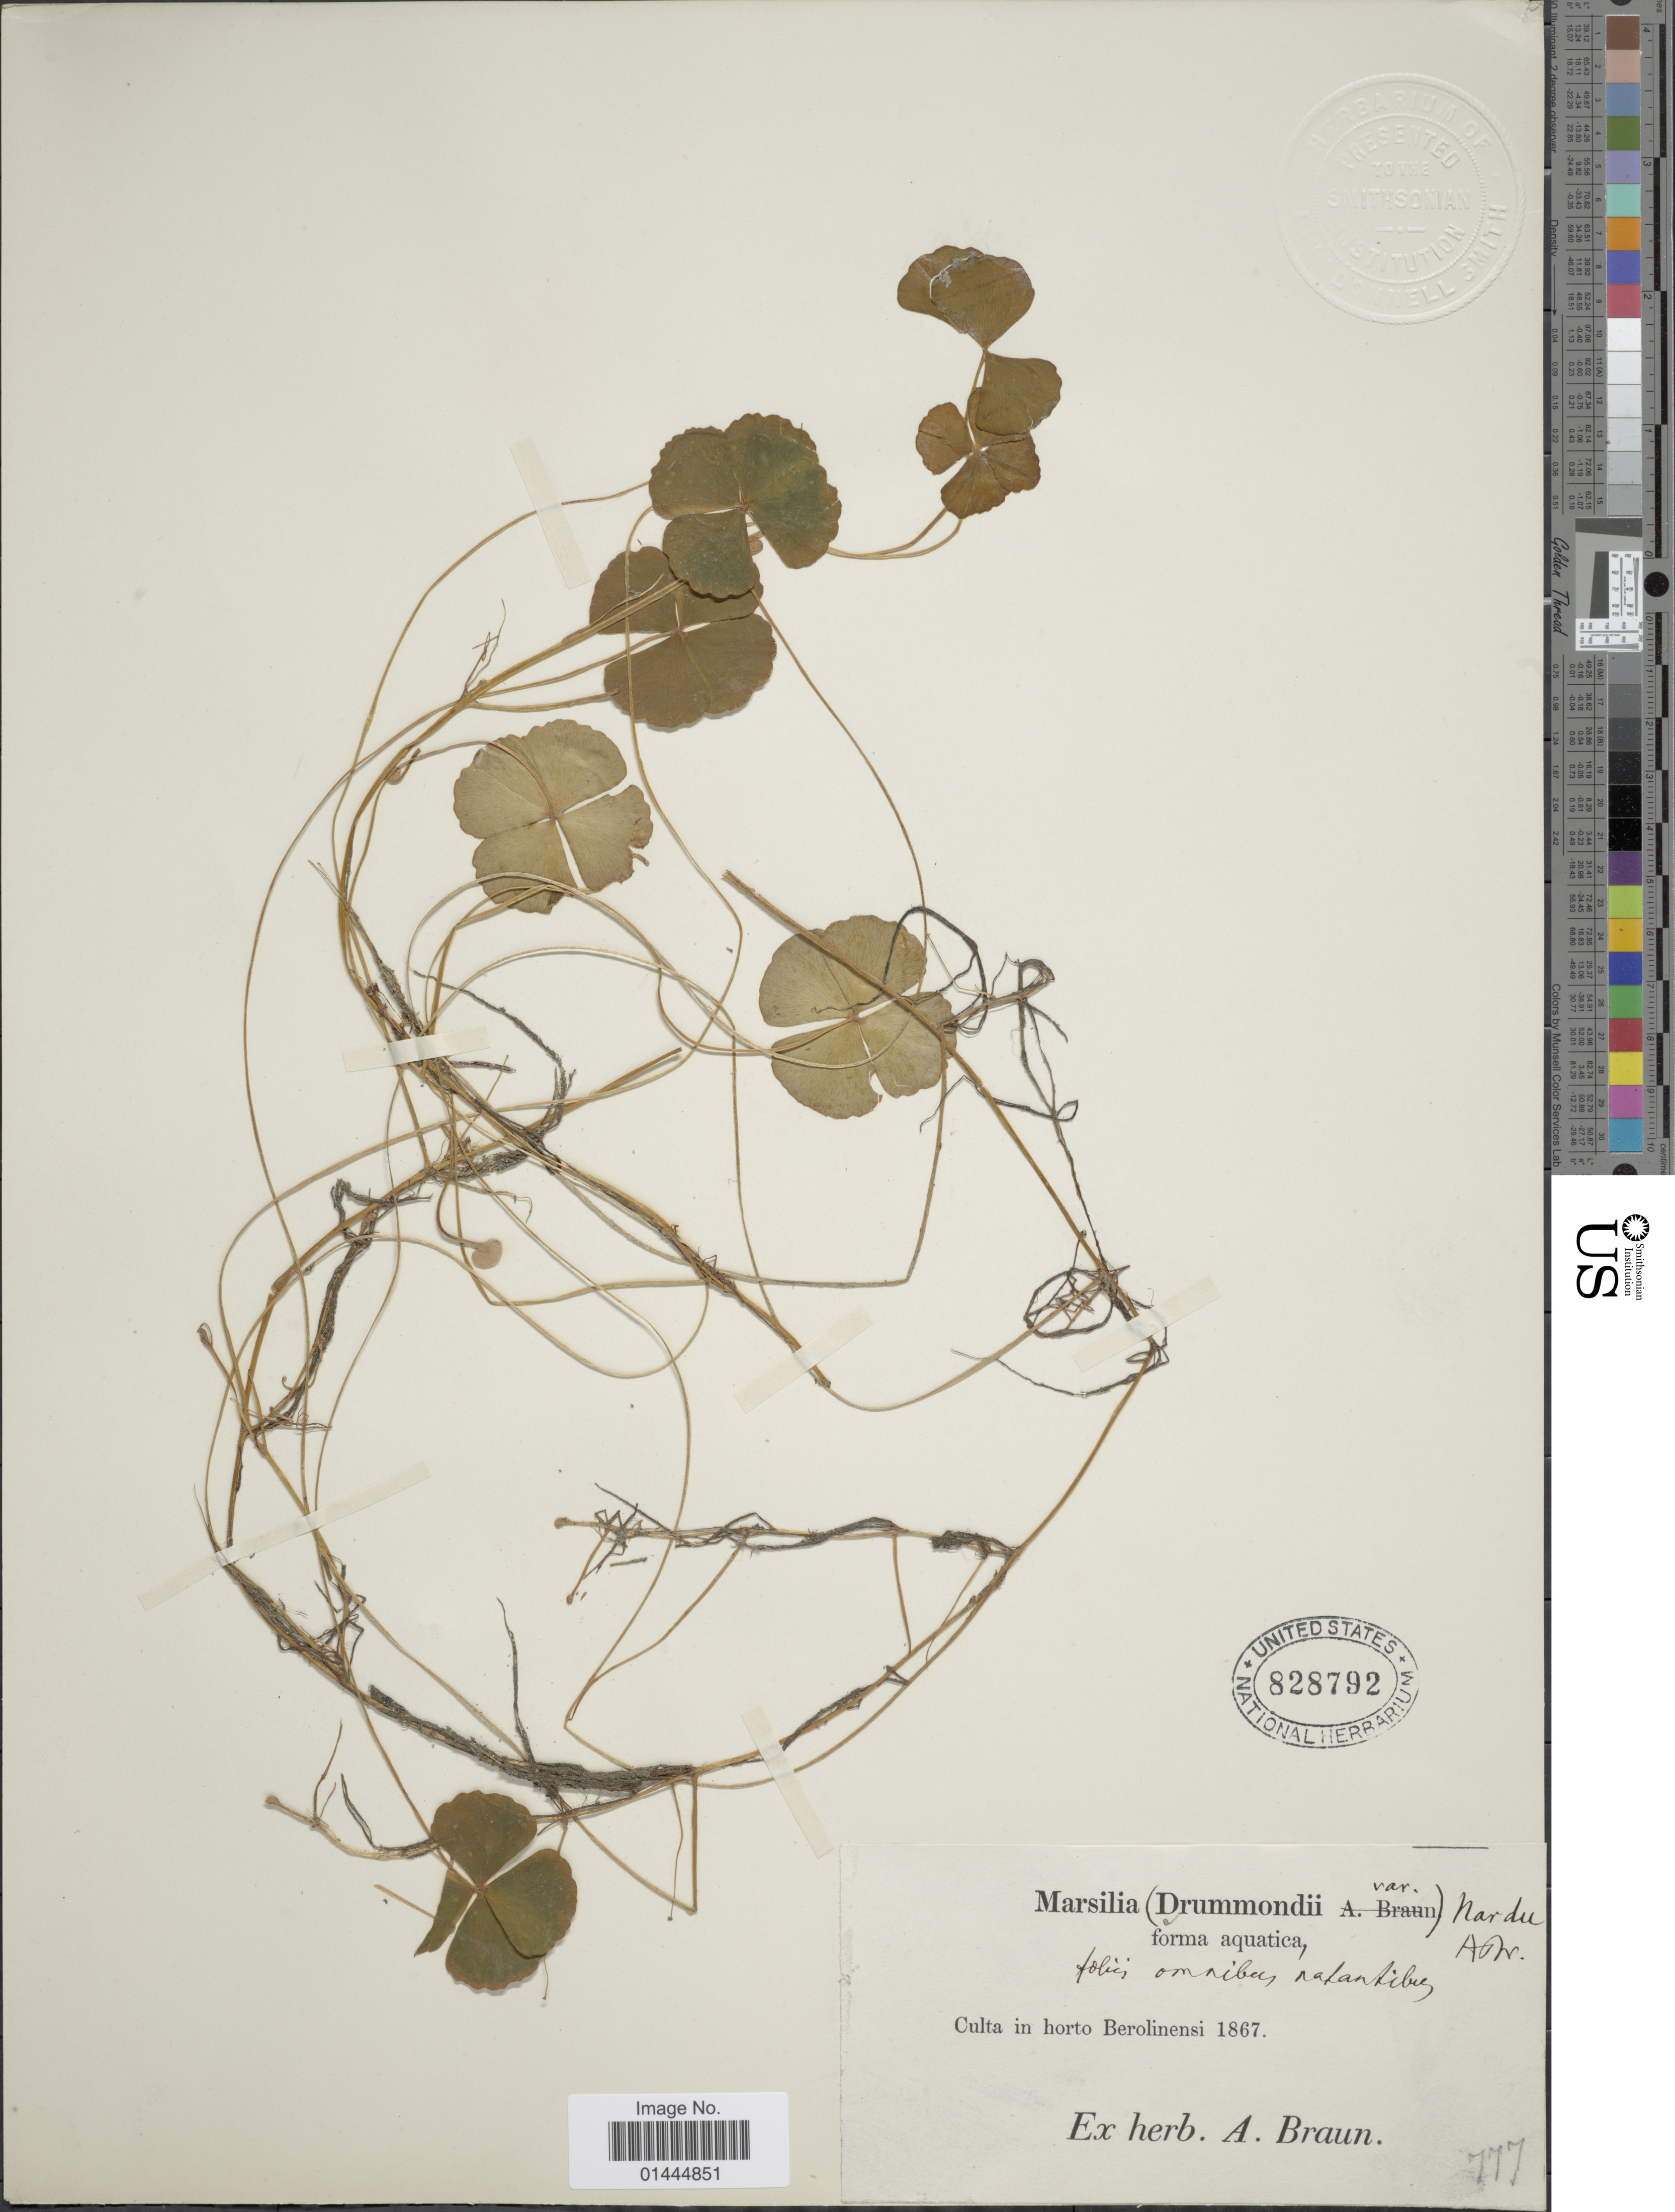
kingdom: Plantae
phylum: Tracheophyta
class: Polypodiopsida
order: Salviniales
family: Marsileaceae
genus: Marsilea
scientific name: Marsilea nardu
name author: A. Braun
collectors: ex herb. A. Braun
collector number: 777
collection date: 1867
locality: Culta in horto Berolinensi.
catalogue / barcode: US 828792